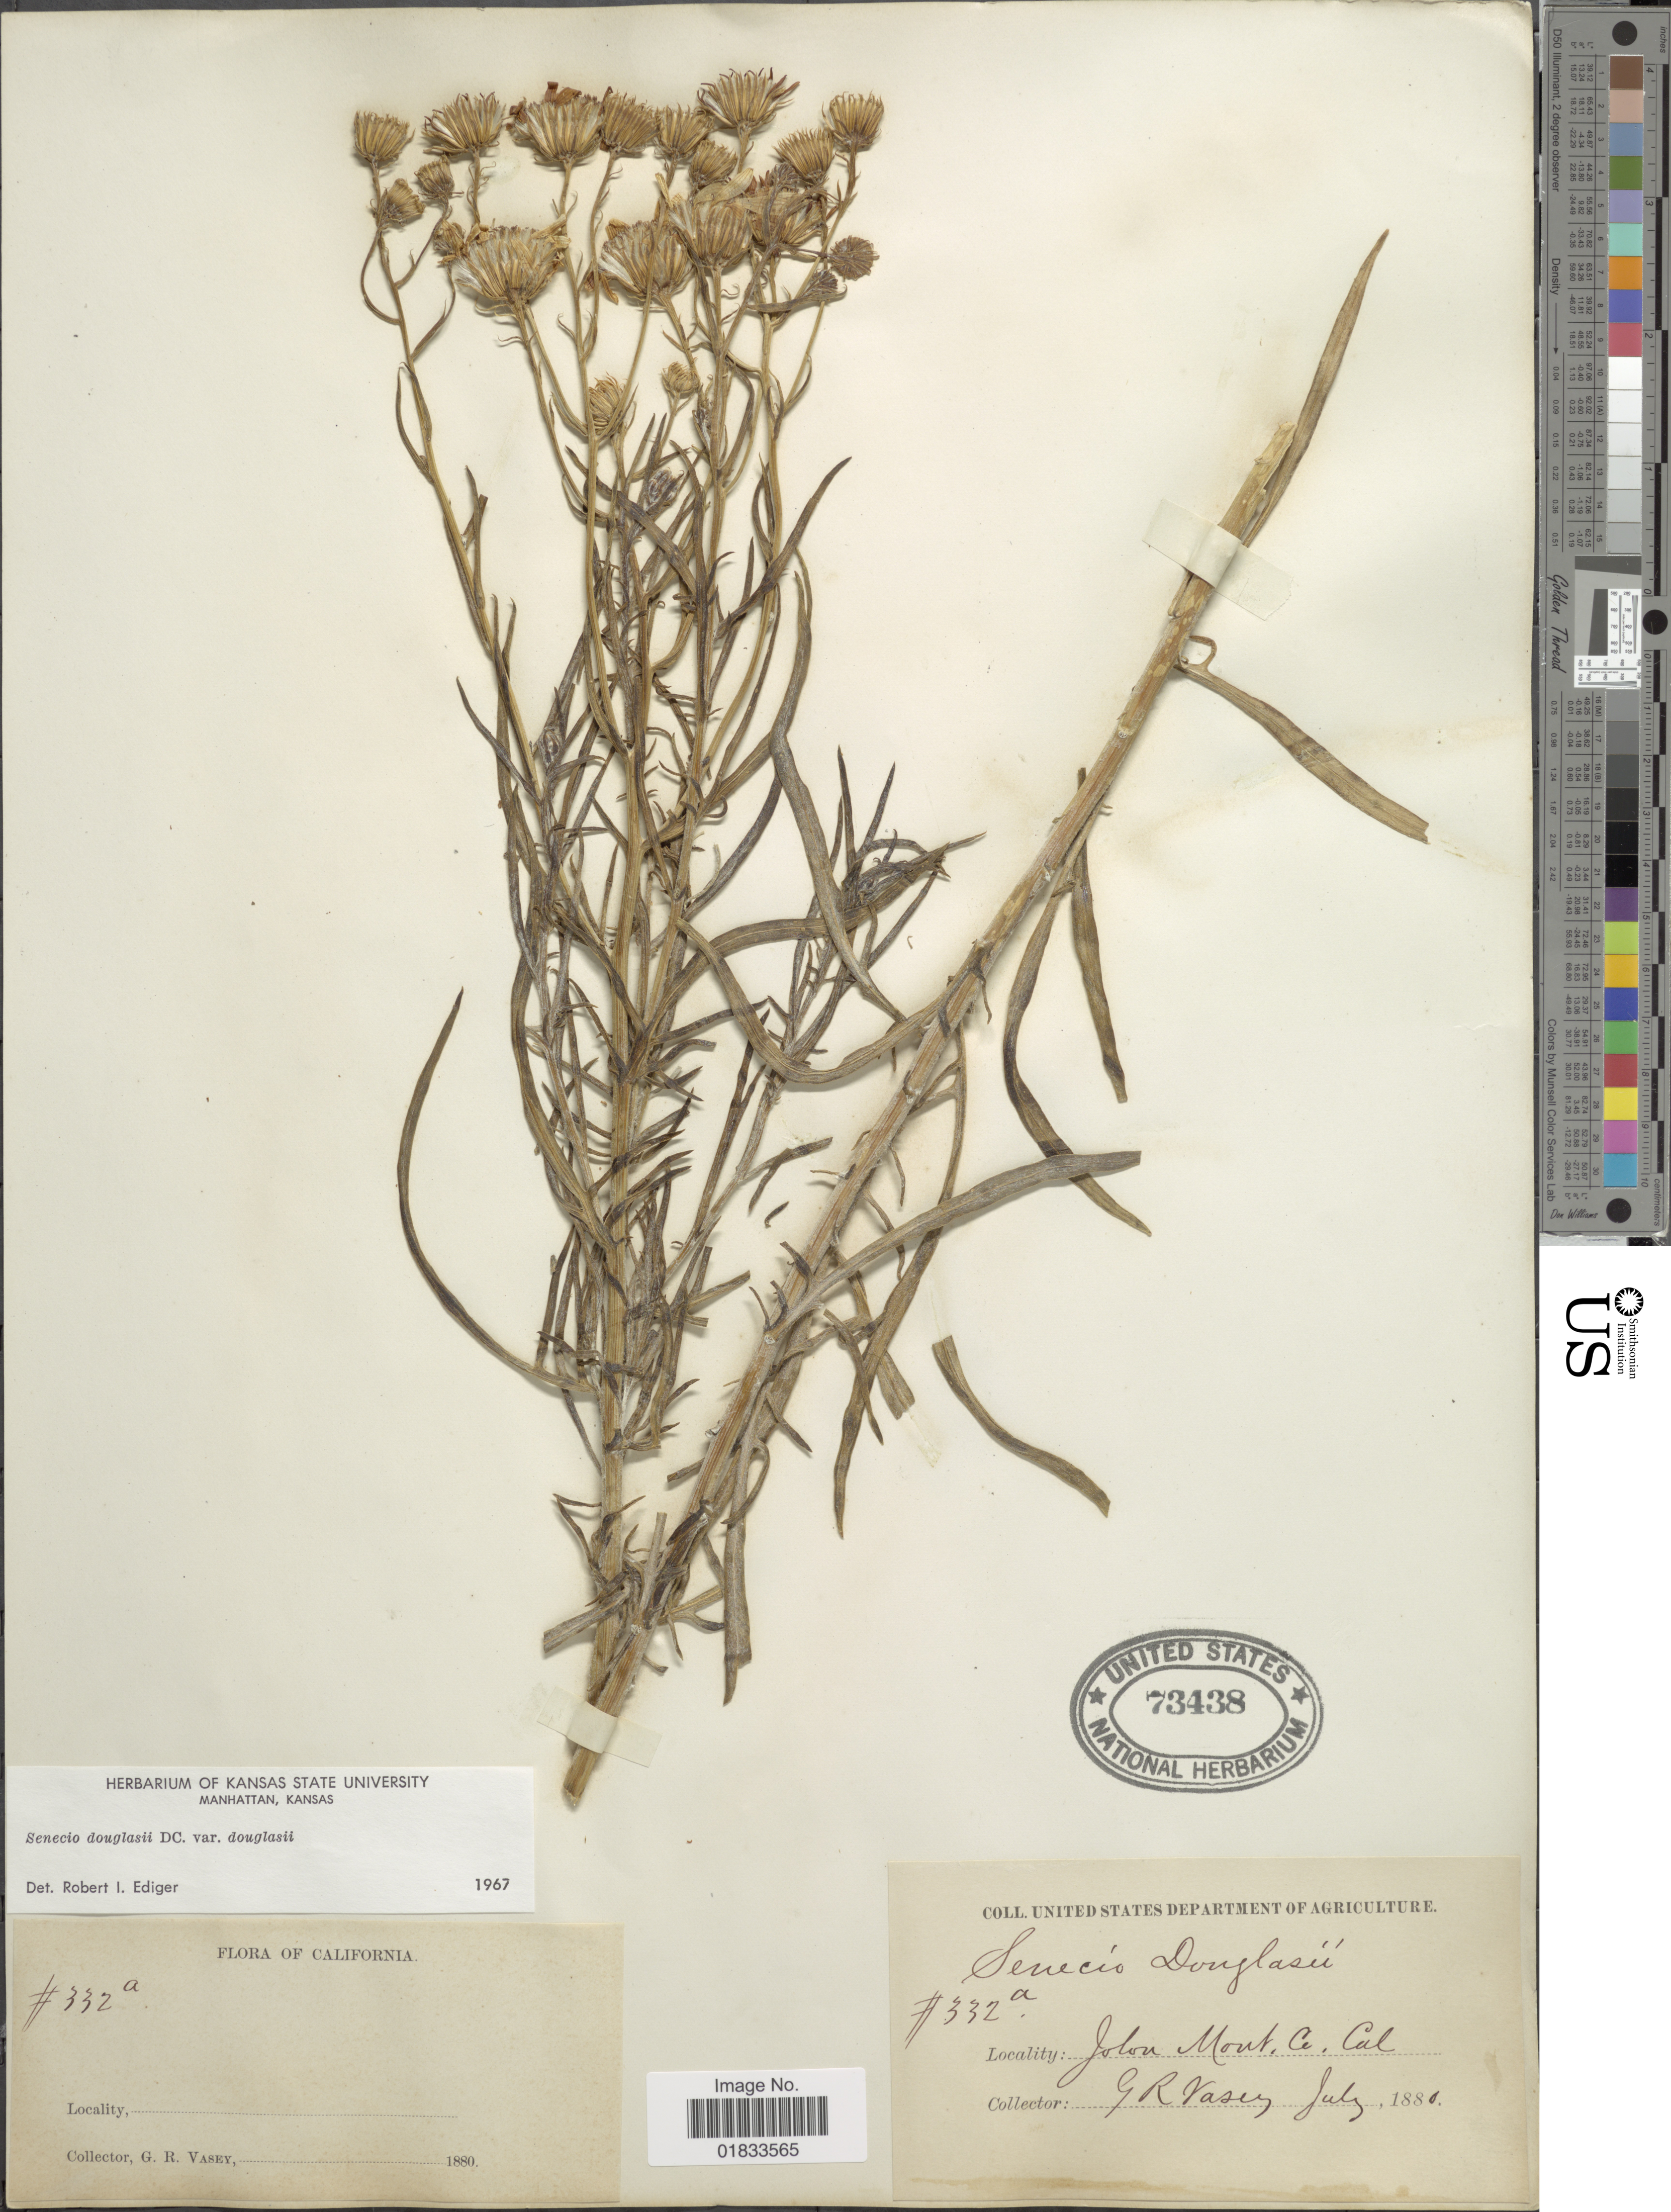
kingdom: Plantae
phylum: Tracheophyta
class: Magnoliopsida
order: Asterales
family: Asteraceae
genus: Senecio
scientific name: Senecio flaccidus var. douglasii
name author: (DC.) B.L. Turner & T.M. Barkley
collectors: G. R. Vasey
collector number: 332a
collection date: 1880-07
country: United States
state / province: California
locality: Jolon Mont. Co. Cal.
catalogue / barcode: US 73438